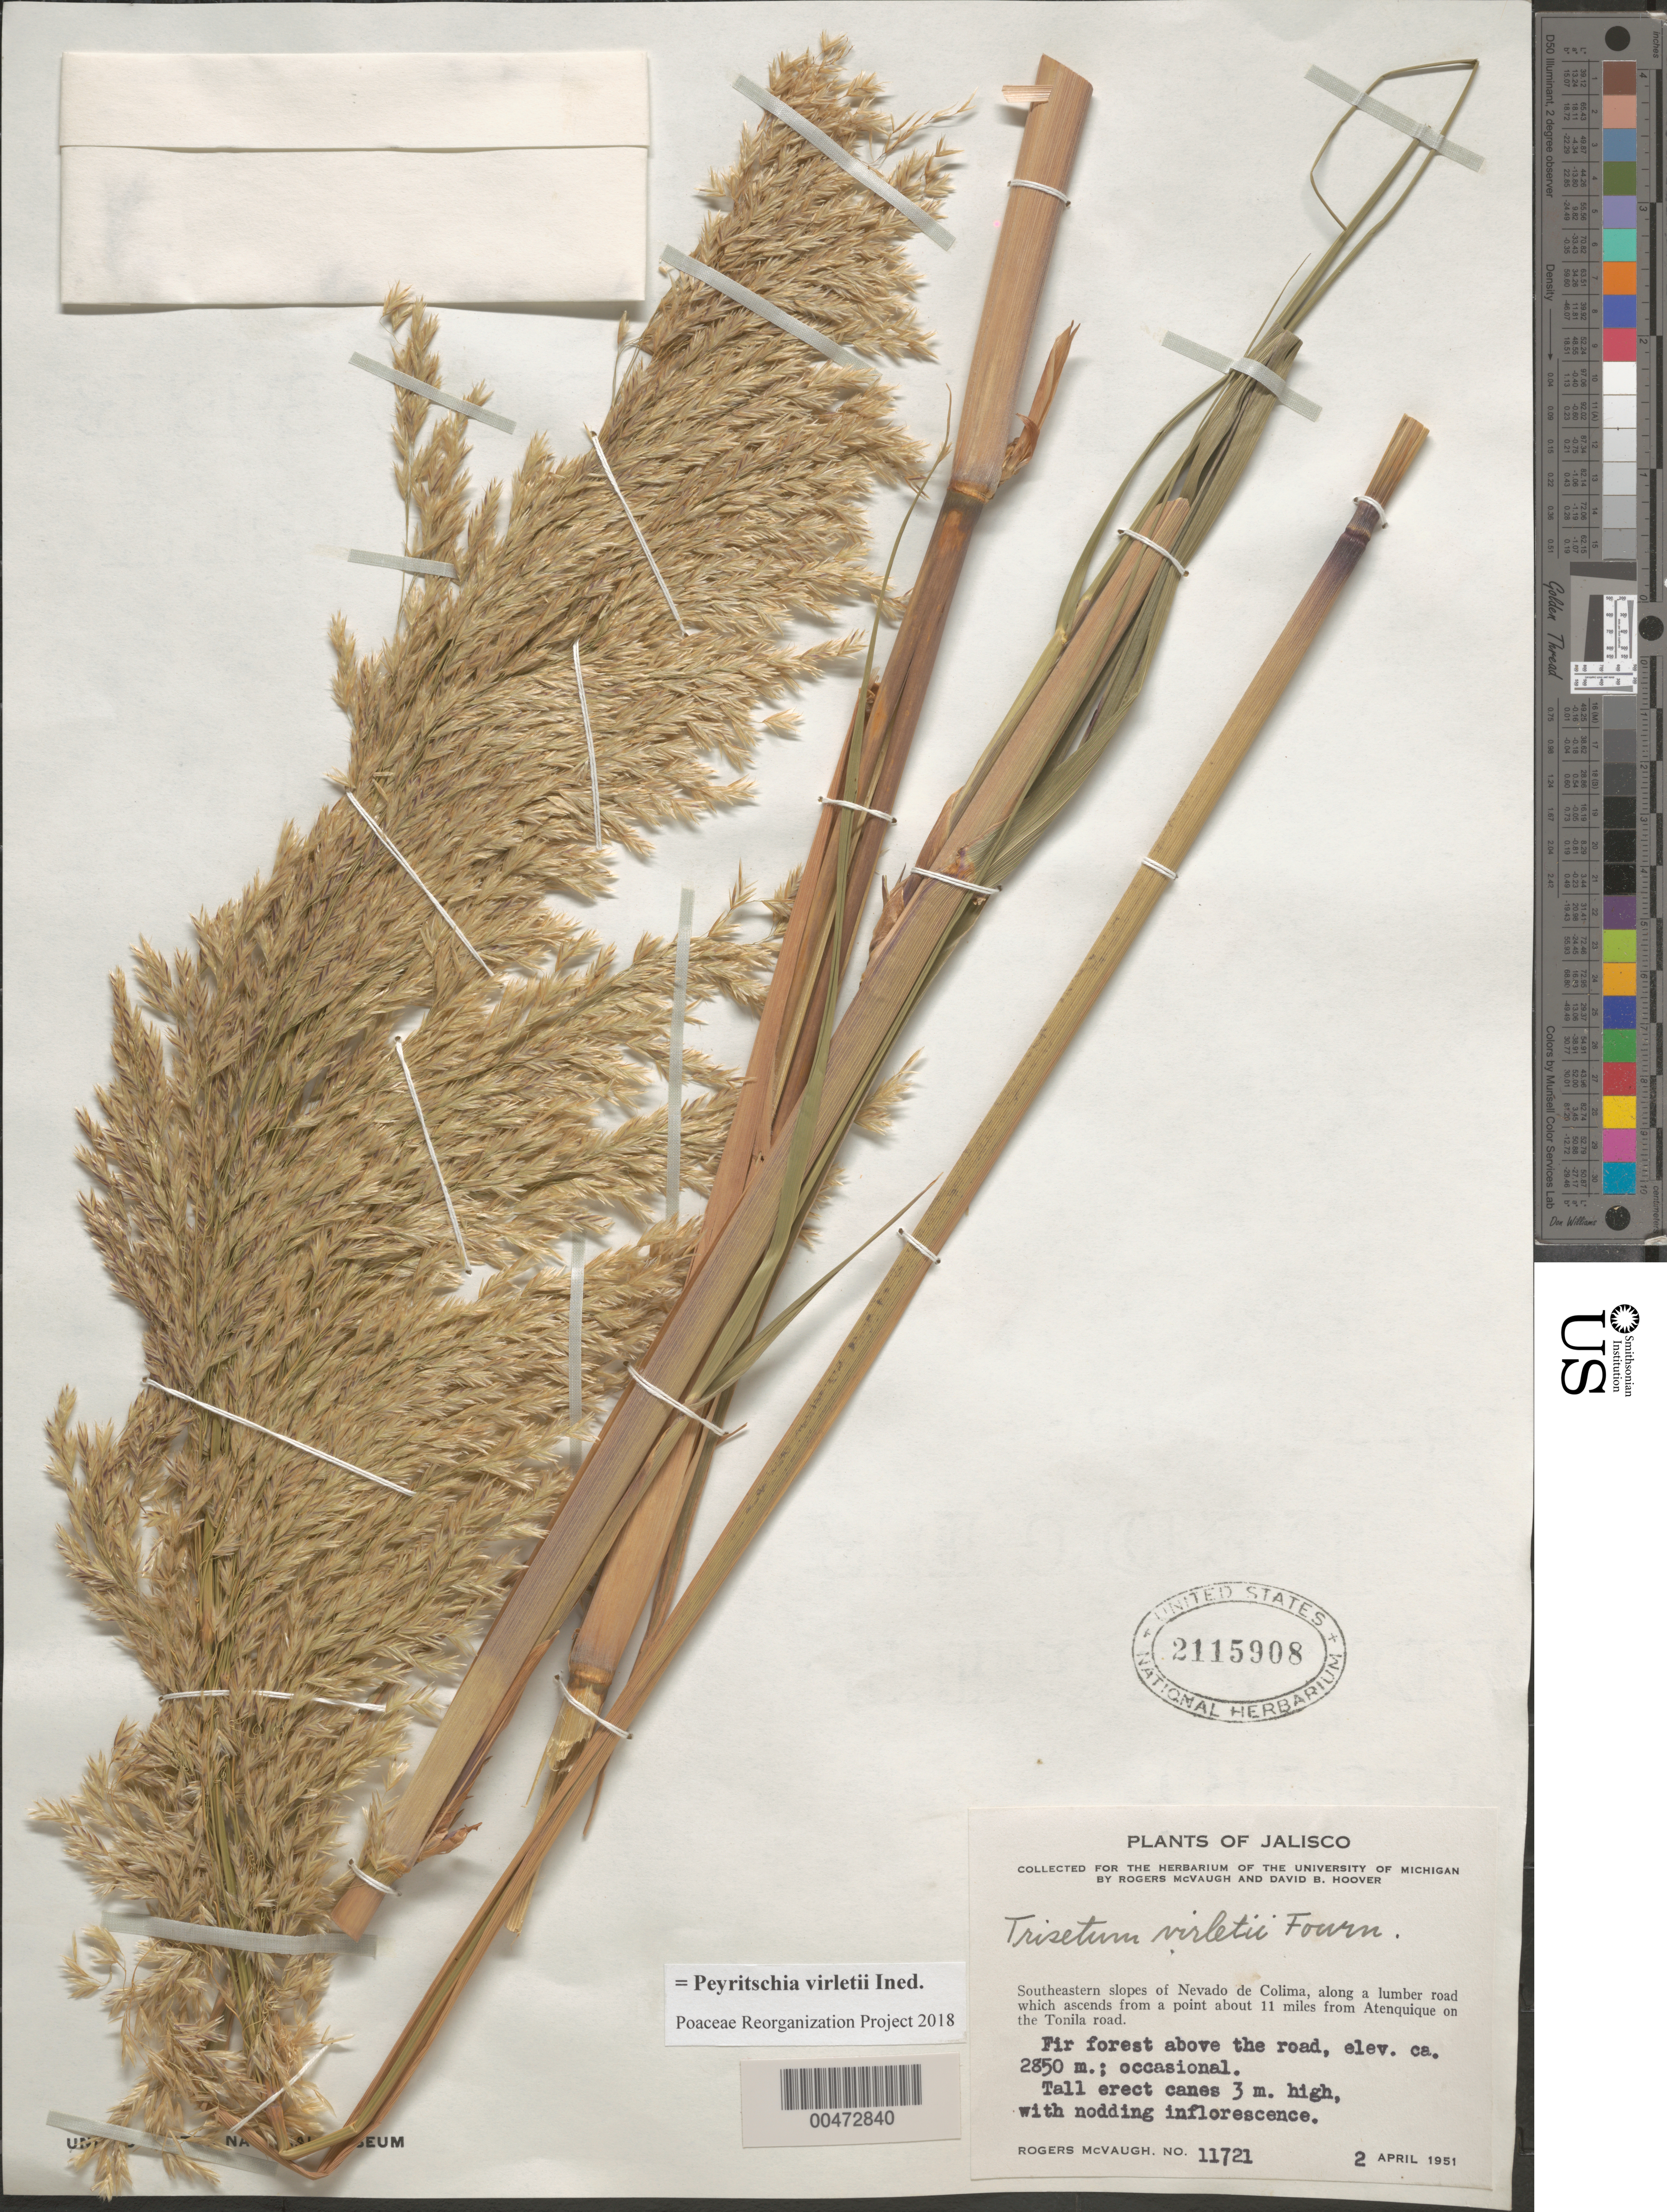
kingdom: Plantae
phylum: Tracheophyta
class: Liliopsida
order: Poales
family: Poaceae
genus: Peyritschia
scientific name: Peyritschia virletii ined.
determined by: Poaceae Reorganization Project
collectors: R. McVaugh & D. B. Hoover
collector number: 11721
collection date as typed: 2 Apr 1951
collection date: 1951-04-02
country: Mexico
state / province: Jalisco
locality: SE slopes of Nevado de Colima, along a lumber rd which ascends from a point about 11 mi from Atenquique on the Tonila rd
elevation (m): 2850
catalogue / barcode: US 2115908